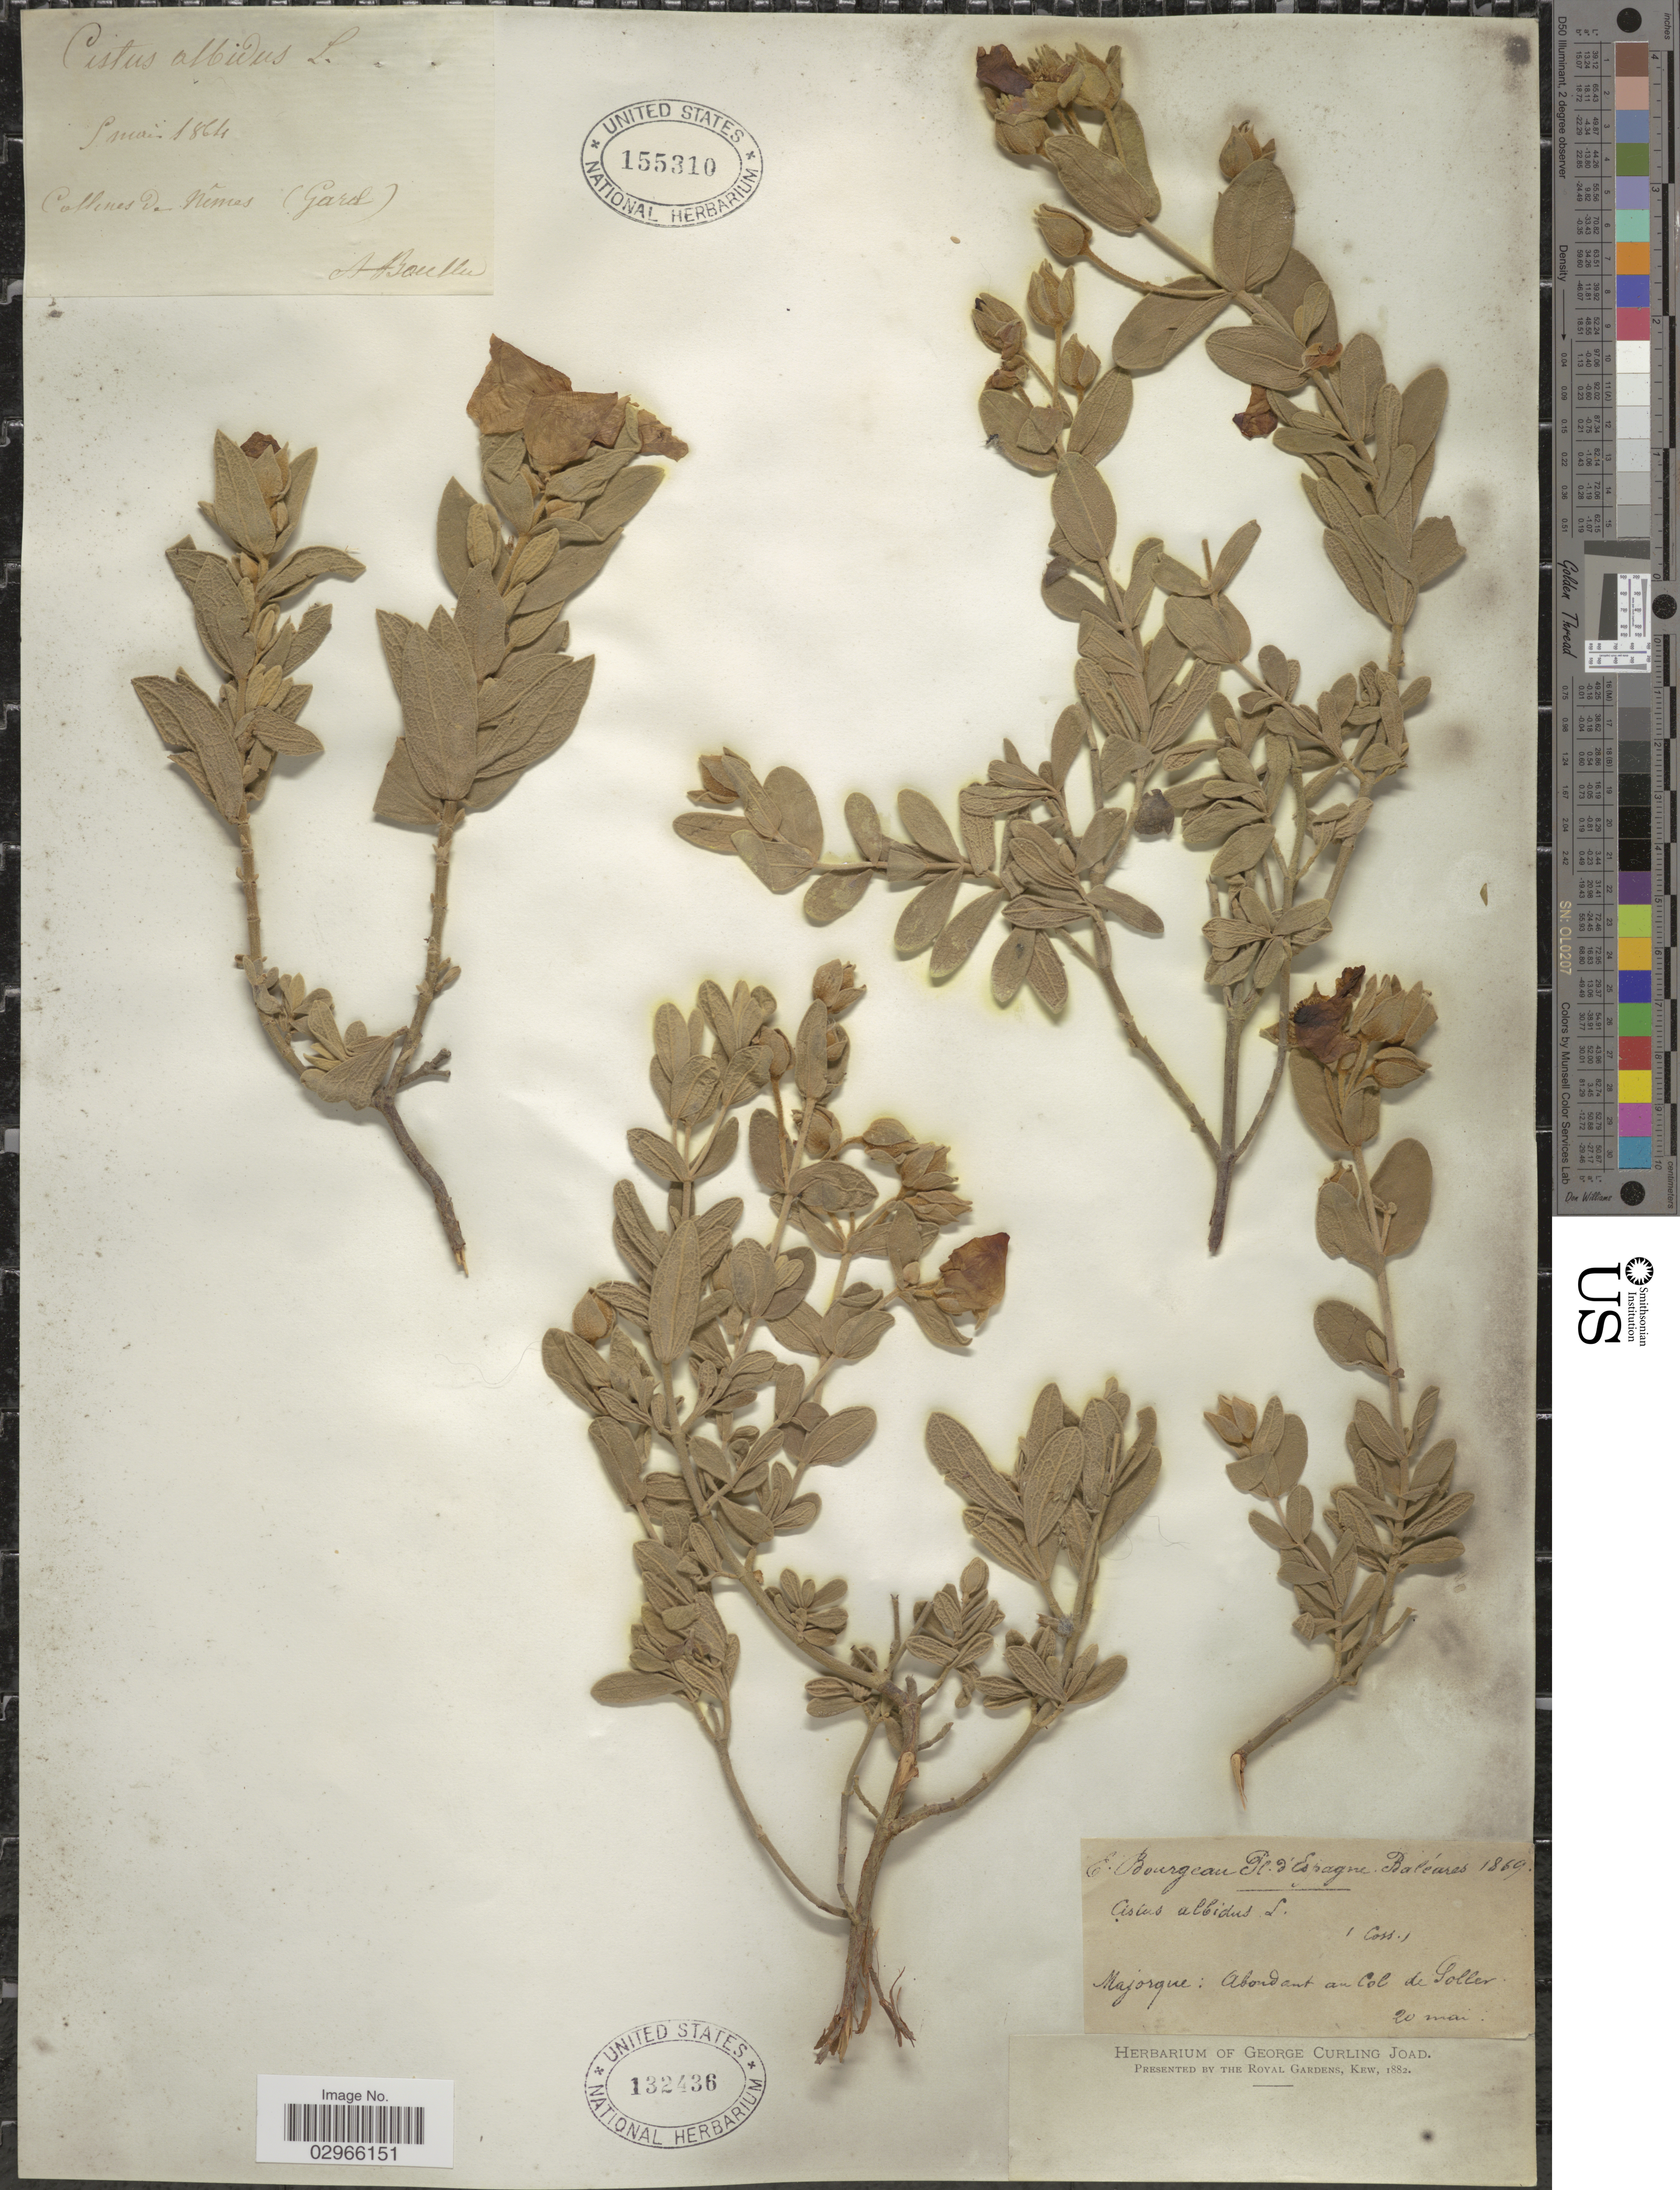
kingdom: Plantae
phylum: Tracheophyta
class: Magnoliopsida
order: Malvales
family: Cistaceae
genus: Cistus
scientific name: Cistus albidus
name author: L.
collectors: A. Boullu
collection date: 1864-05-05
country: France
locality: Collines de Nimes (Garol). [interpreted]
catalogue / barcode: US 155310-2